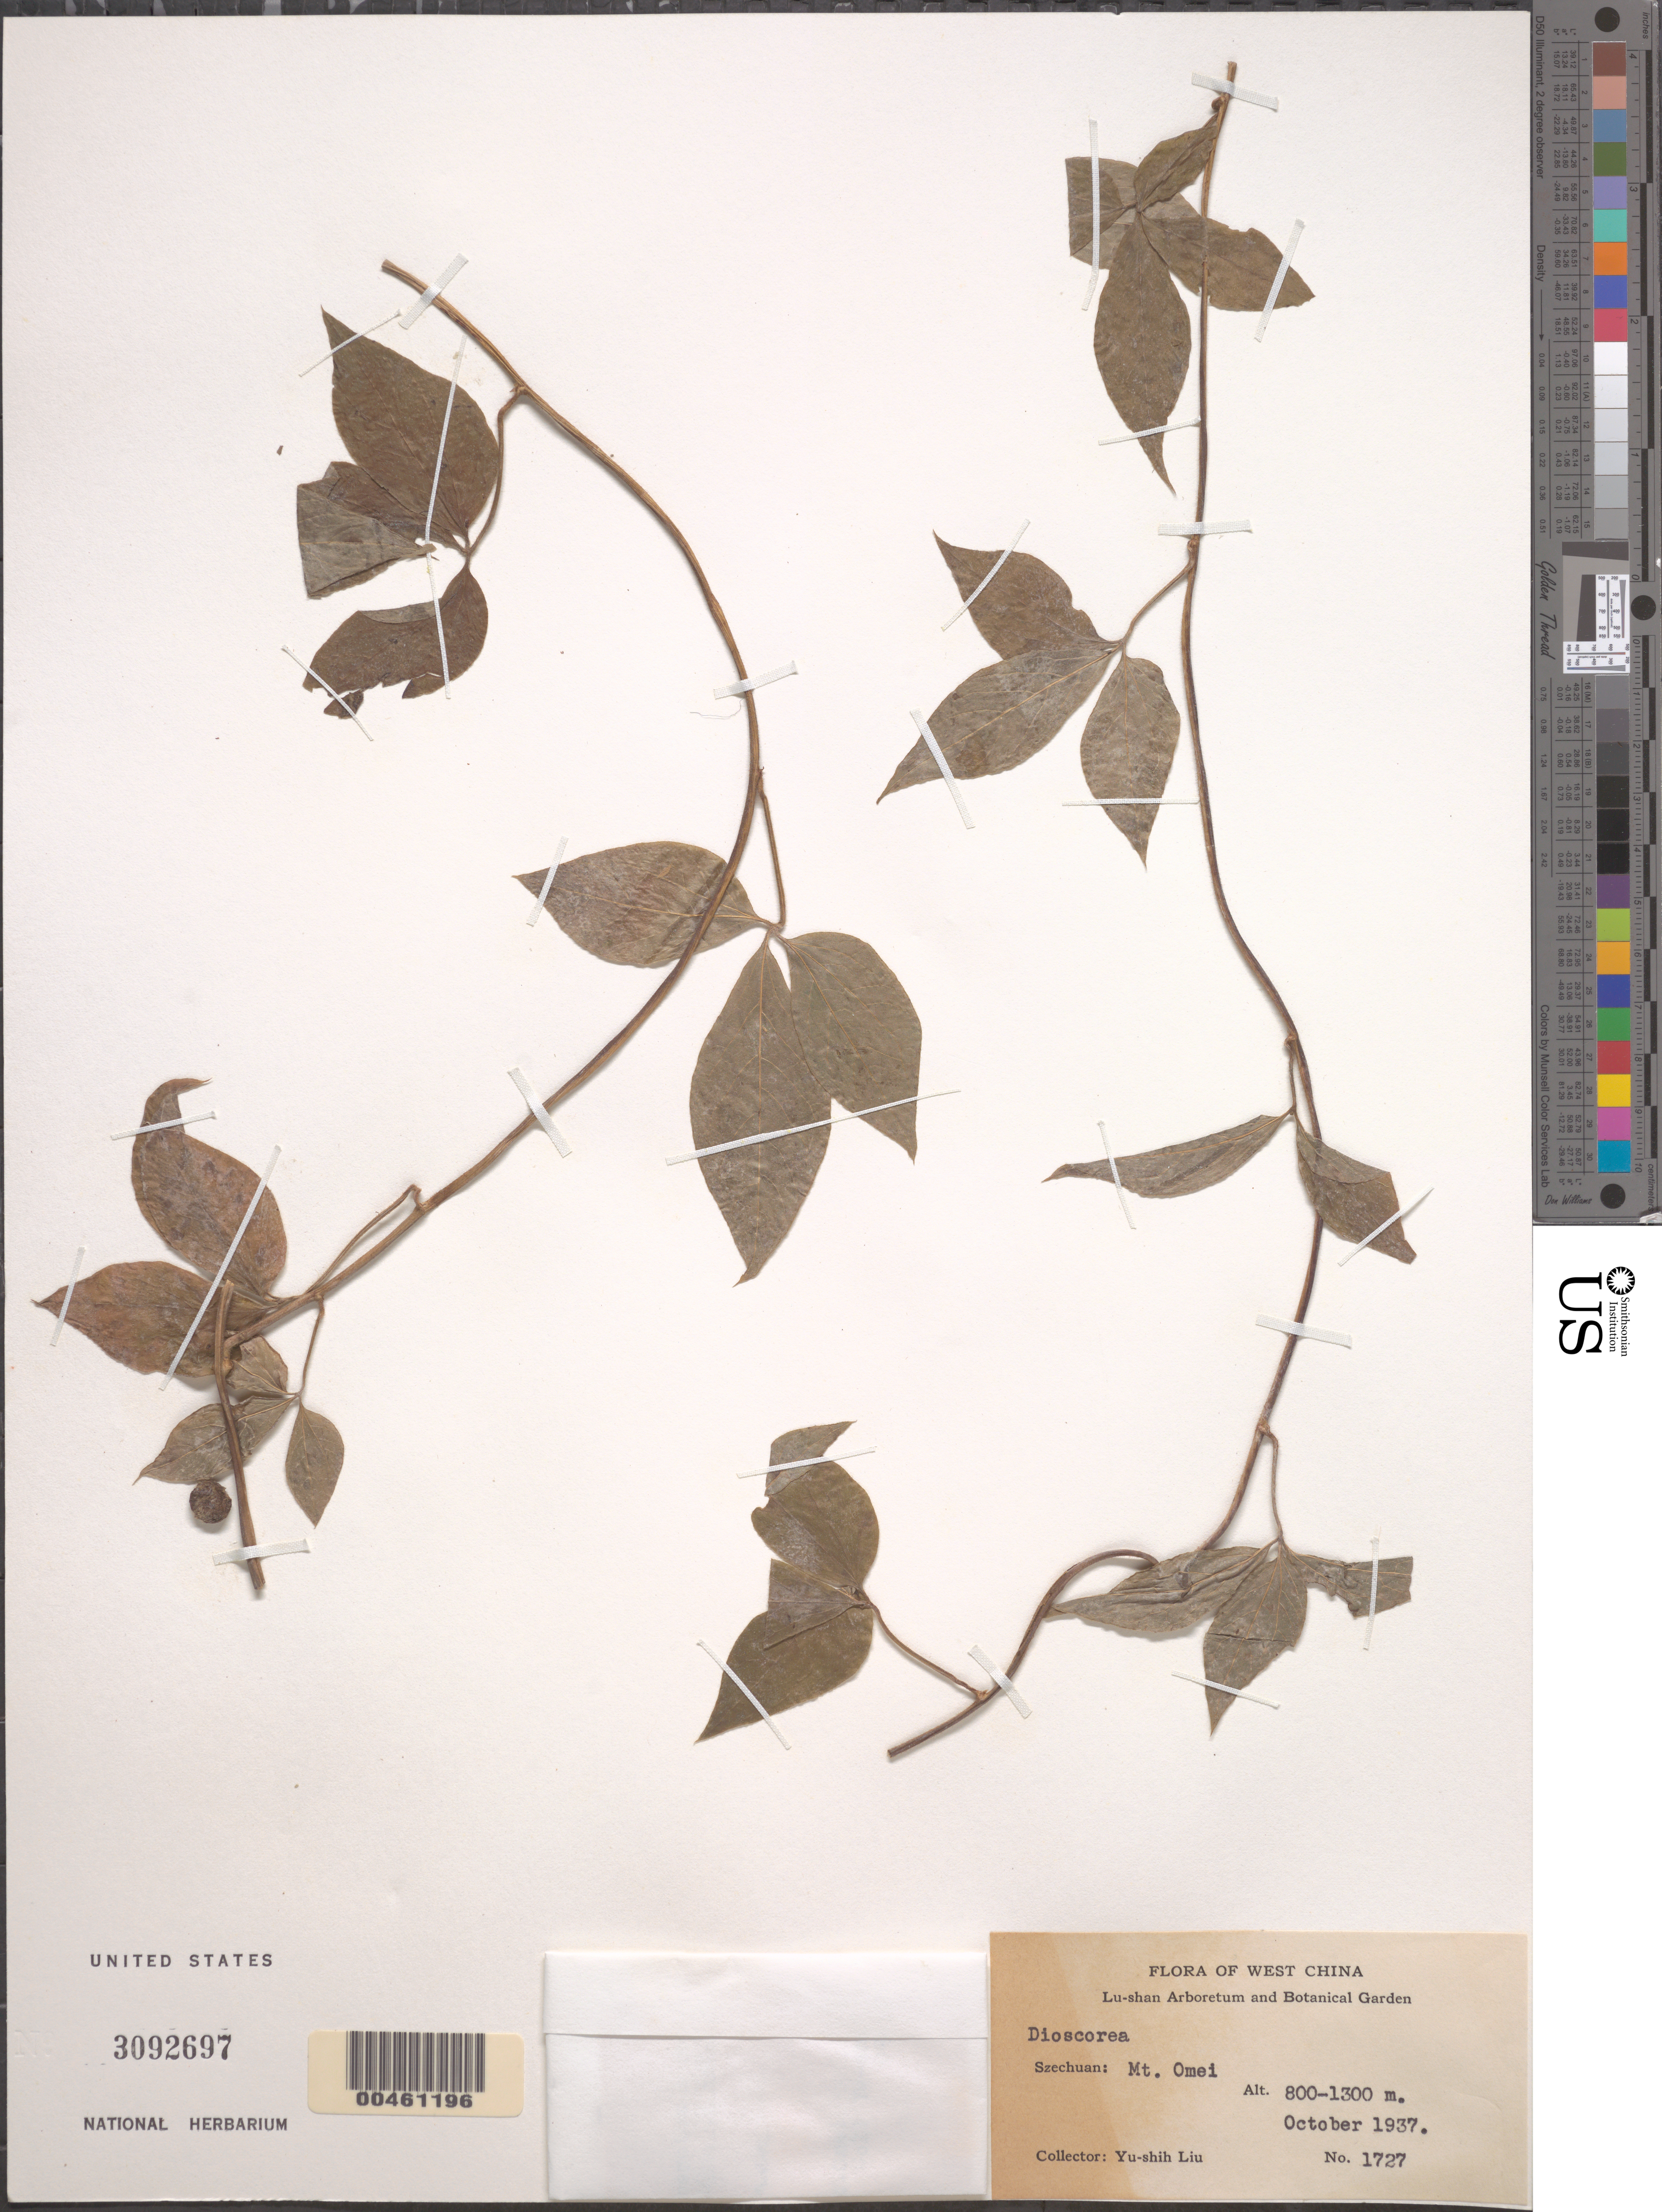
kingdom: Plantae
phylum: Tracheophyta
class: Liliopsida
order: Dioscoreales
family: Dioscoreaceae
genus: Dioscorea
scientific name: Dioscorea sp.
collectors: Y.-S. Liu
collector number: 1727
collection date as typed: Oct 1937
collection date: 1937-10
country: China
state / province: Sichuan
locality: Mount Omei, O-mei Hsien (district) or Emei Xian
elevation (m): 800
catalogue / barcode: US 3092697